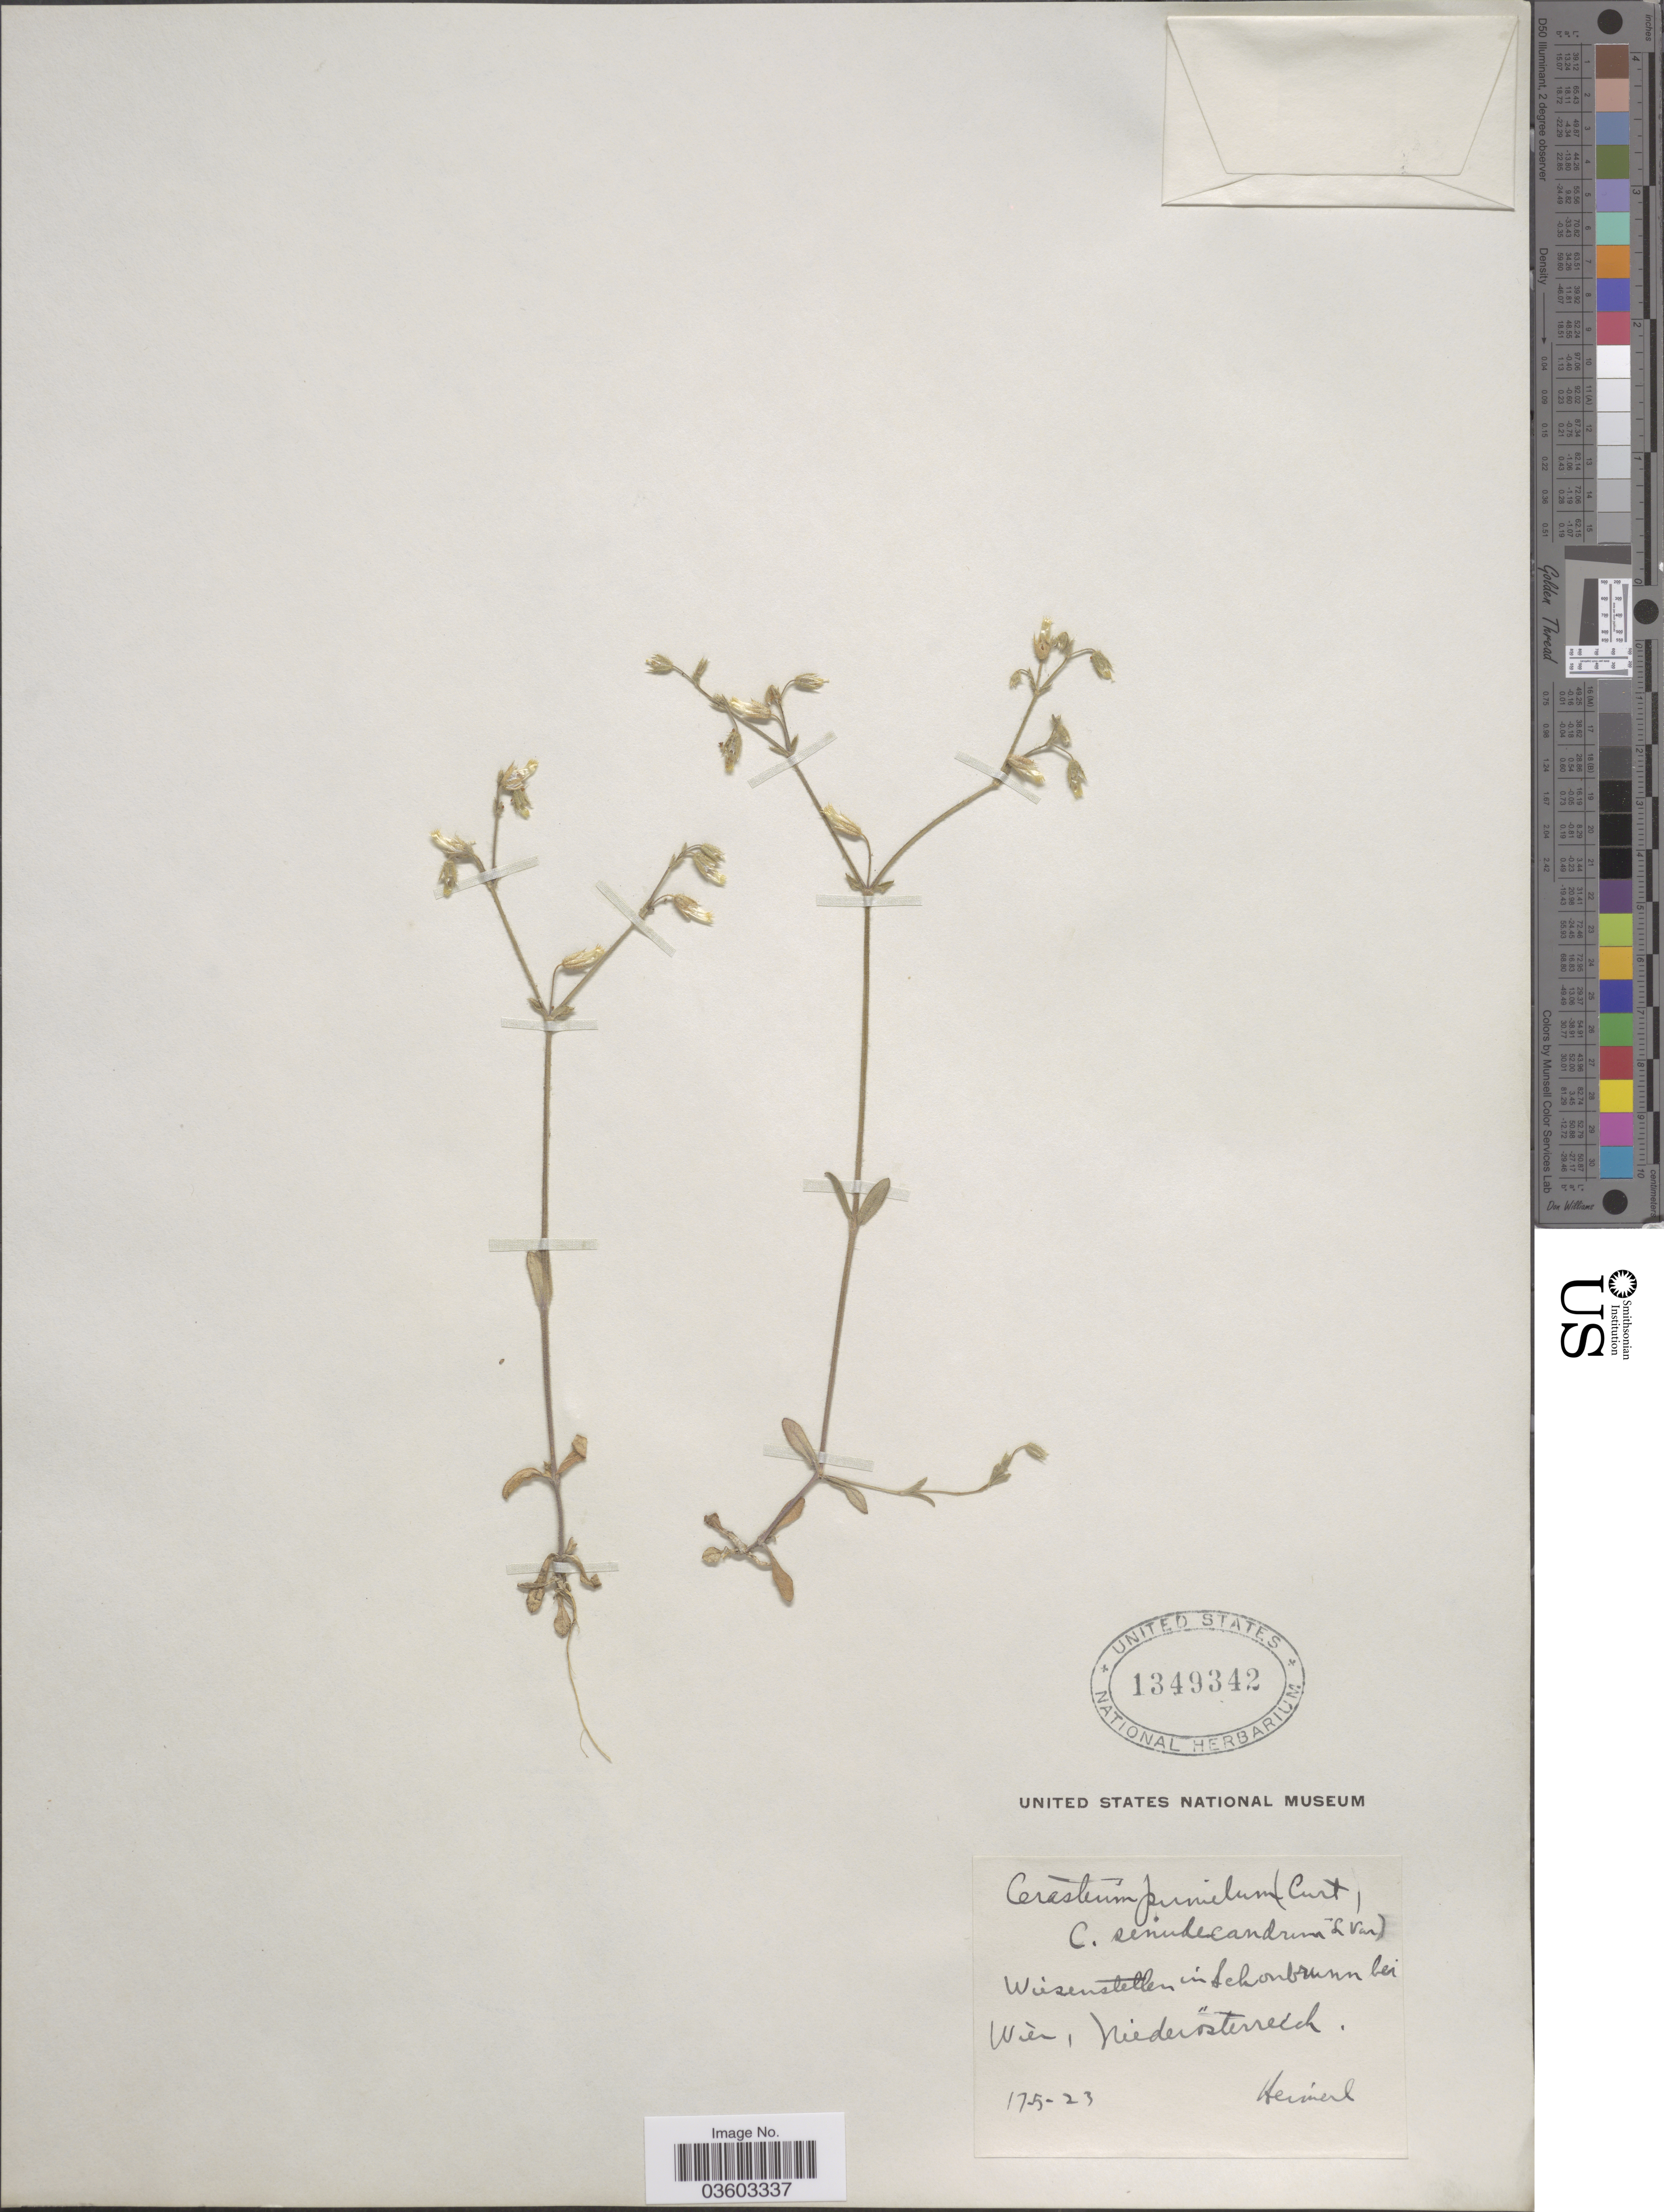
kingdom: Plantae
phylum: Tracheophyta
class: Magnoliopsida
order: Caryophyllales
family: Caryophyllaceae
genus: Cerastium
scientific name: Cerastium pumilum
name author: Curtis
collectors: Heimerl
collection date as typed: Transcribed d/m/y: 17/5/23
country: Austria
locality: Wiesenstellen in Schonbrunn bei Wien, Niederösterreich.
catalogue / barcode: US 1349342